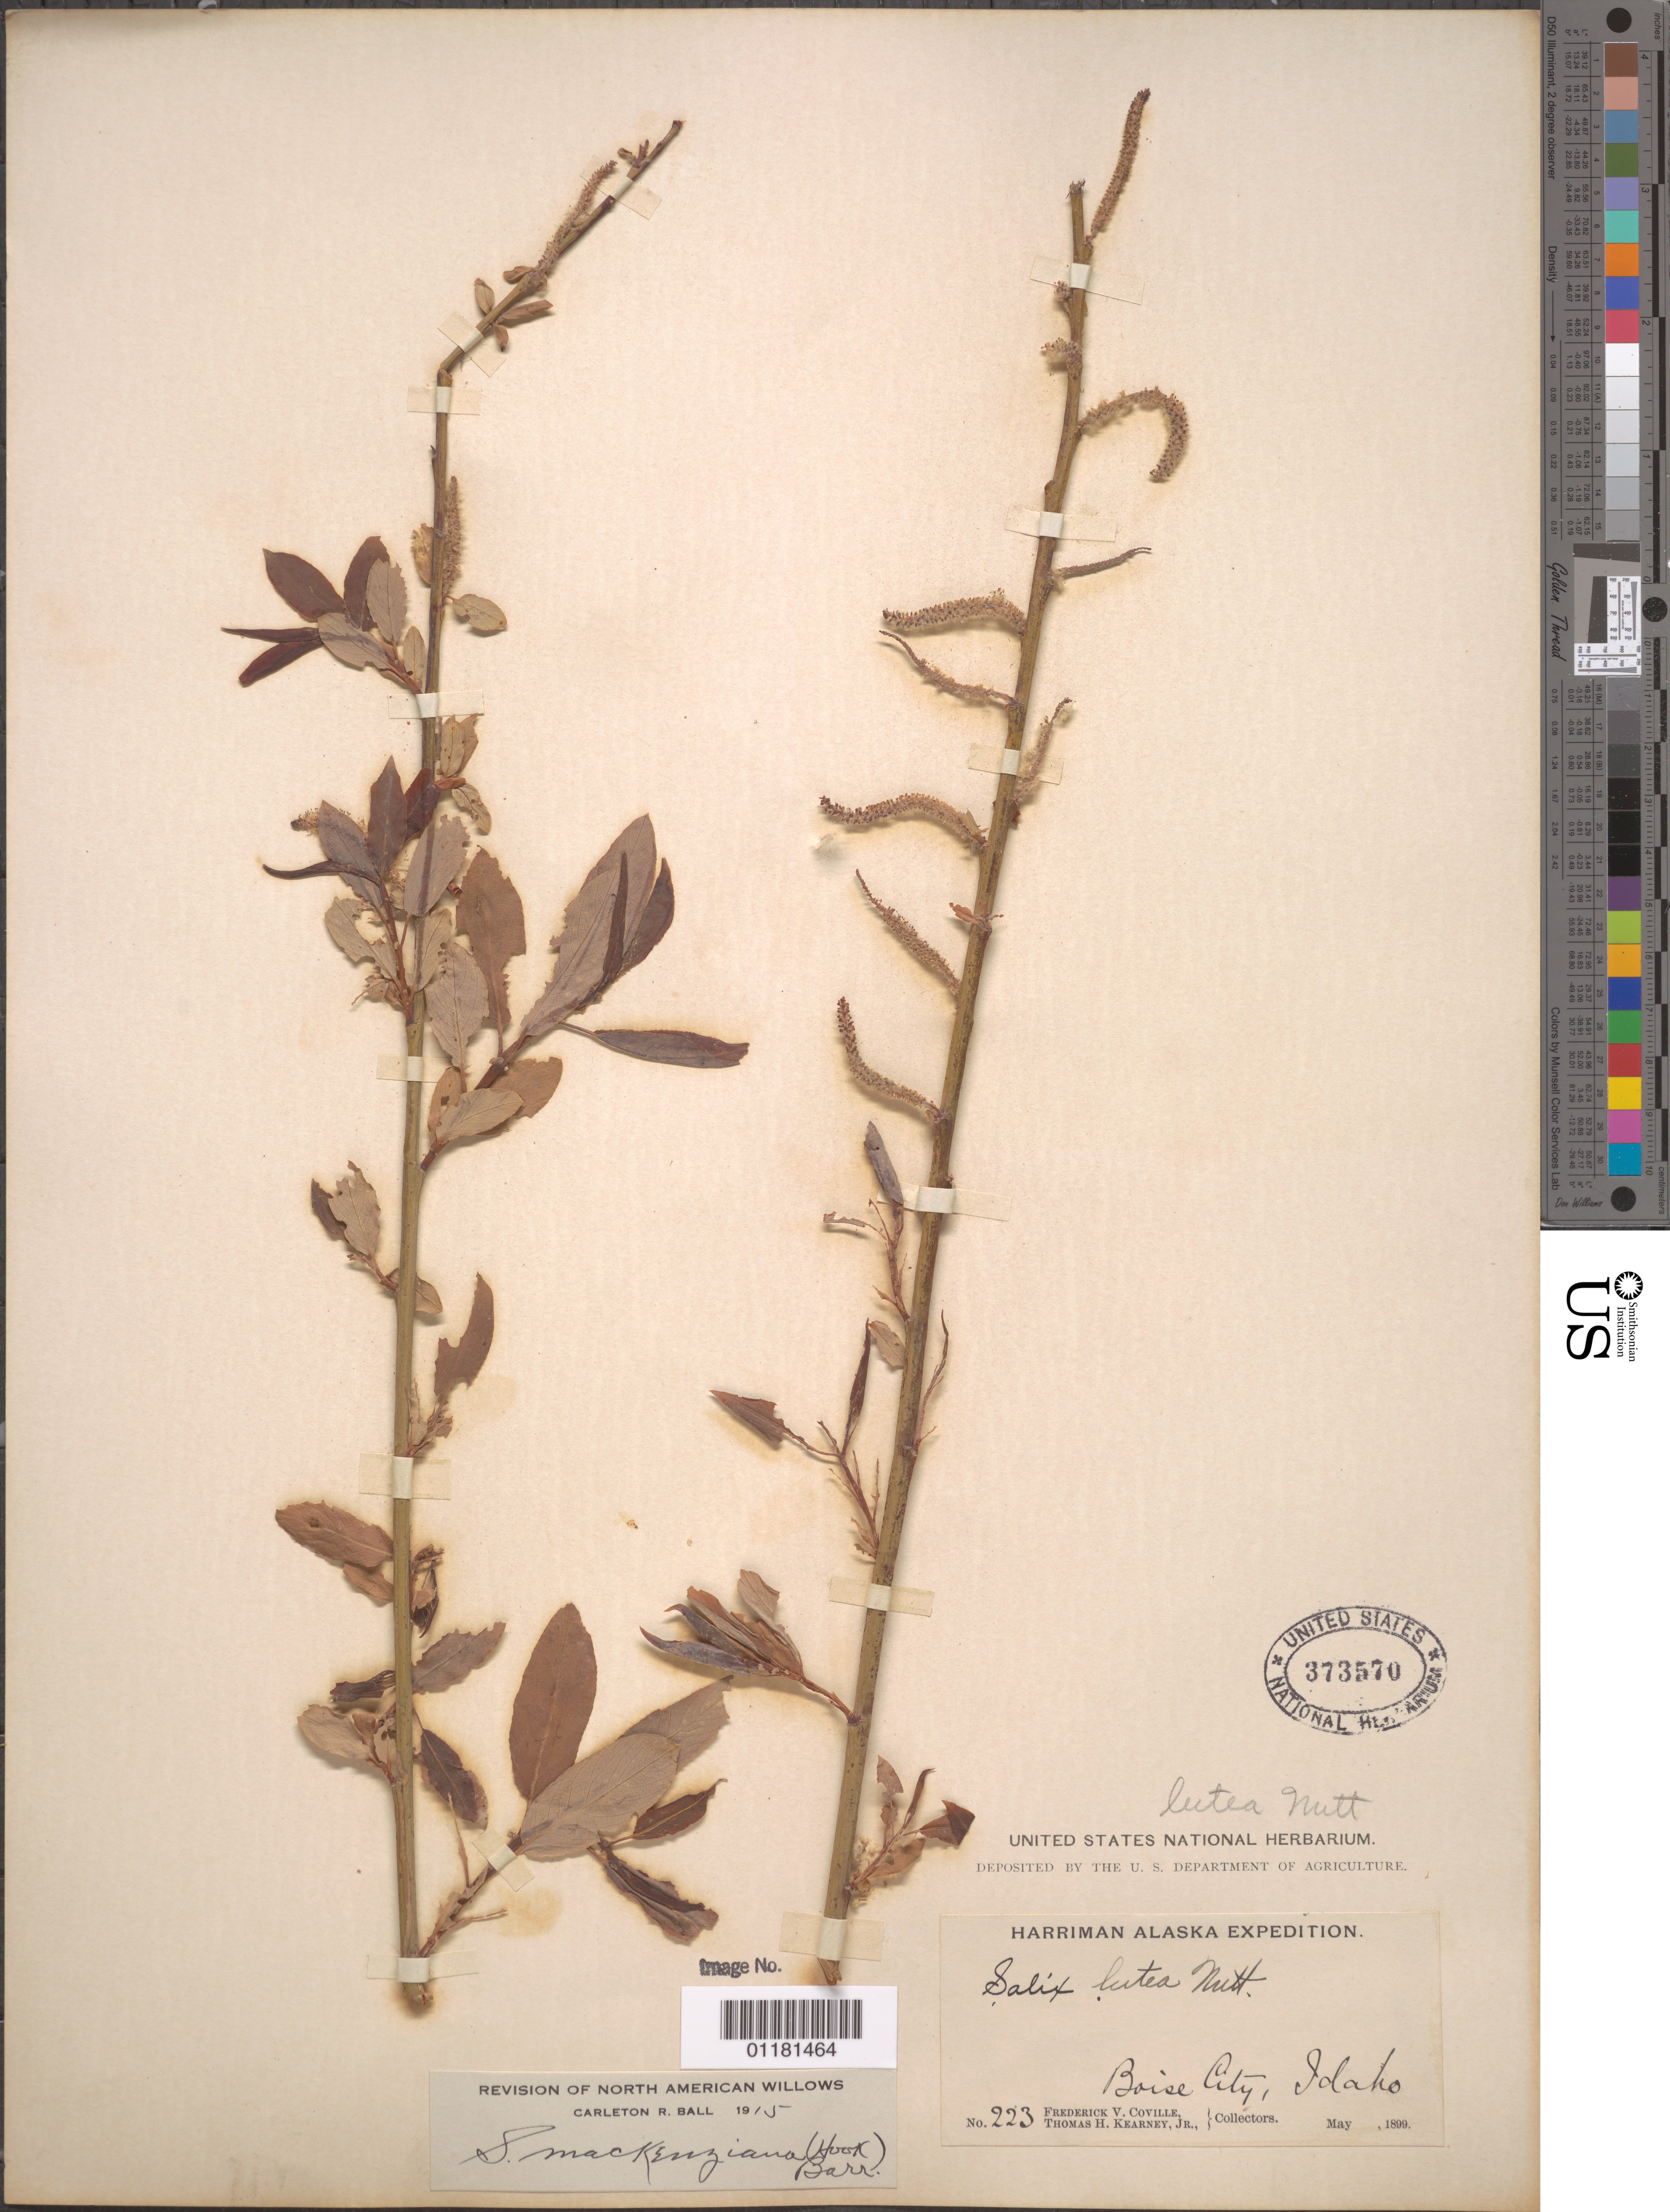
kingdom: Plantae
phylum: Tracheophyta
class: Magnoliopsida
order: Malpighiales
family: Salicaceae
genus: Salix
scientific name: Salix mackenzieana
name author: (Hook.) Barratt ex Andersson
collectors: F. V. Coville & T. H. Kearney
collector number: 223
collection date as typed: May 1899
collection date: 1899-05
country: United States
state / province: Idaho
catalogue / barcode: US 373570